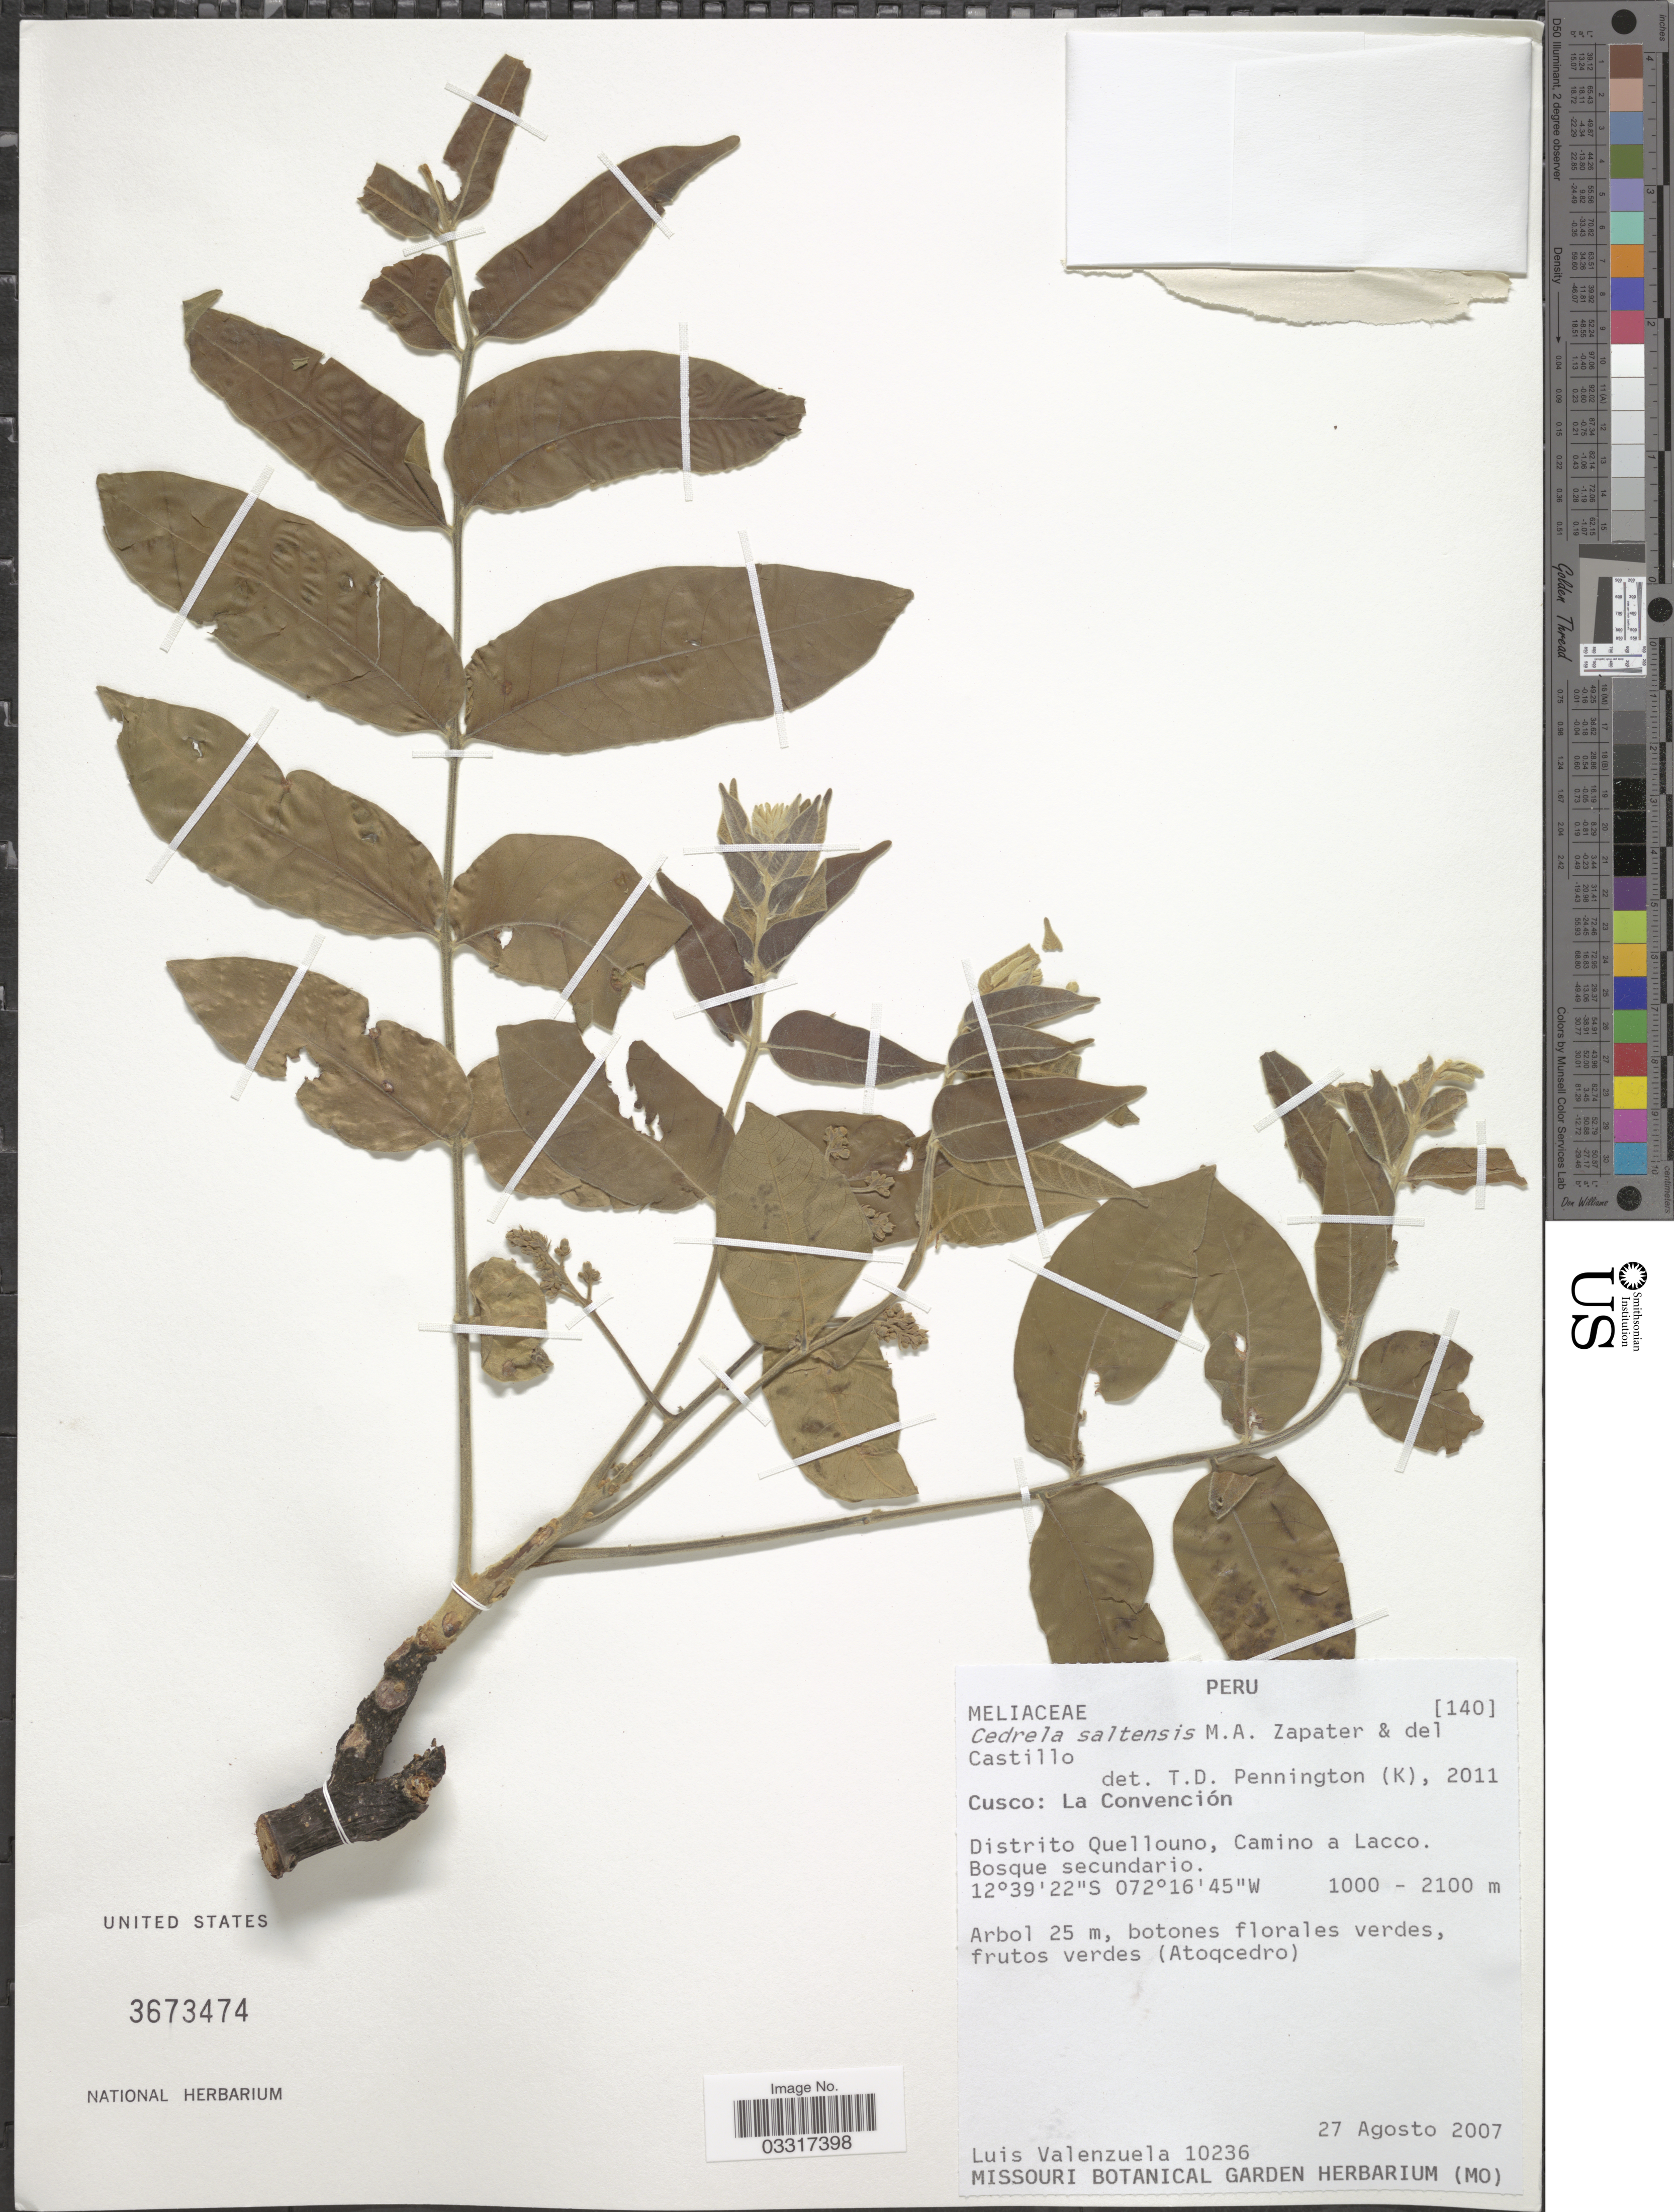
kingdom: Plantae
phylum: Tracheophyta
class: Magnoliopsida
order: Sapindales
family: Meliaceae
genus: Cedrela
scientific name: Cedrela saltensis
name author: M.A. Zapater & del Castillo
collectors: L. Valenzuela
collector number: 10236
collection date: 2007-08-27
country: Peru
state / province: Cusco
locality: La Convención. Distrito Quellouno, Camino a Lacco. Bosque secundario.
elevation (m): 1000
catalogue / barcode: US 3673474